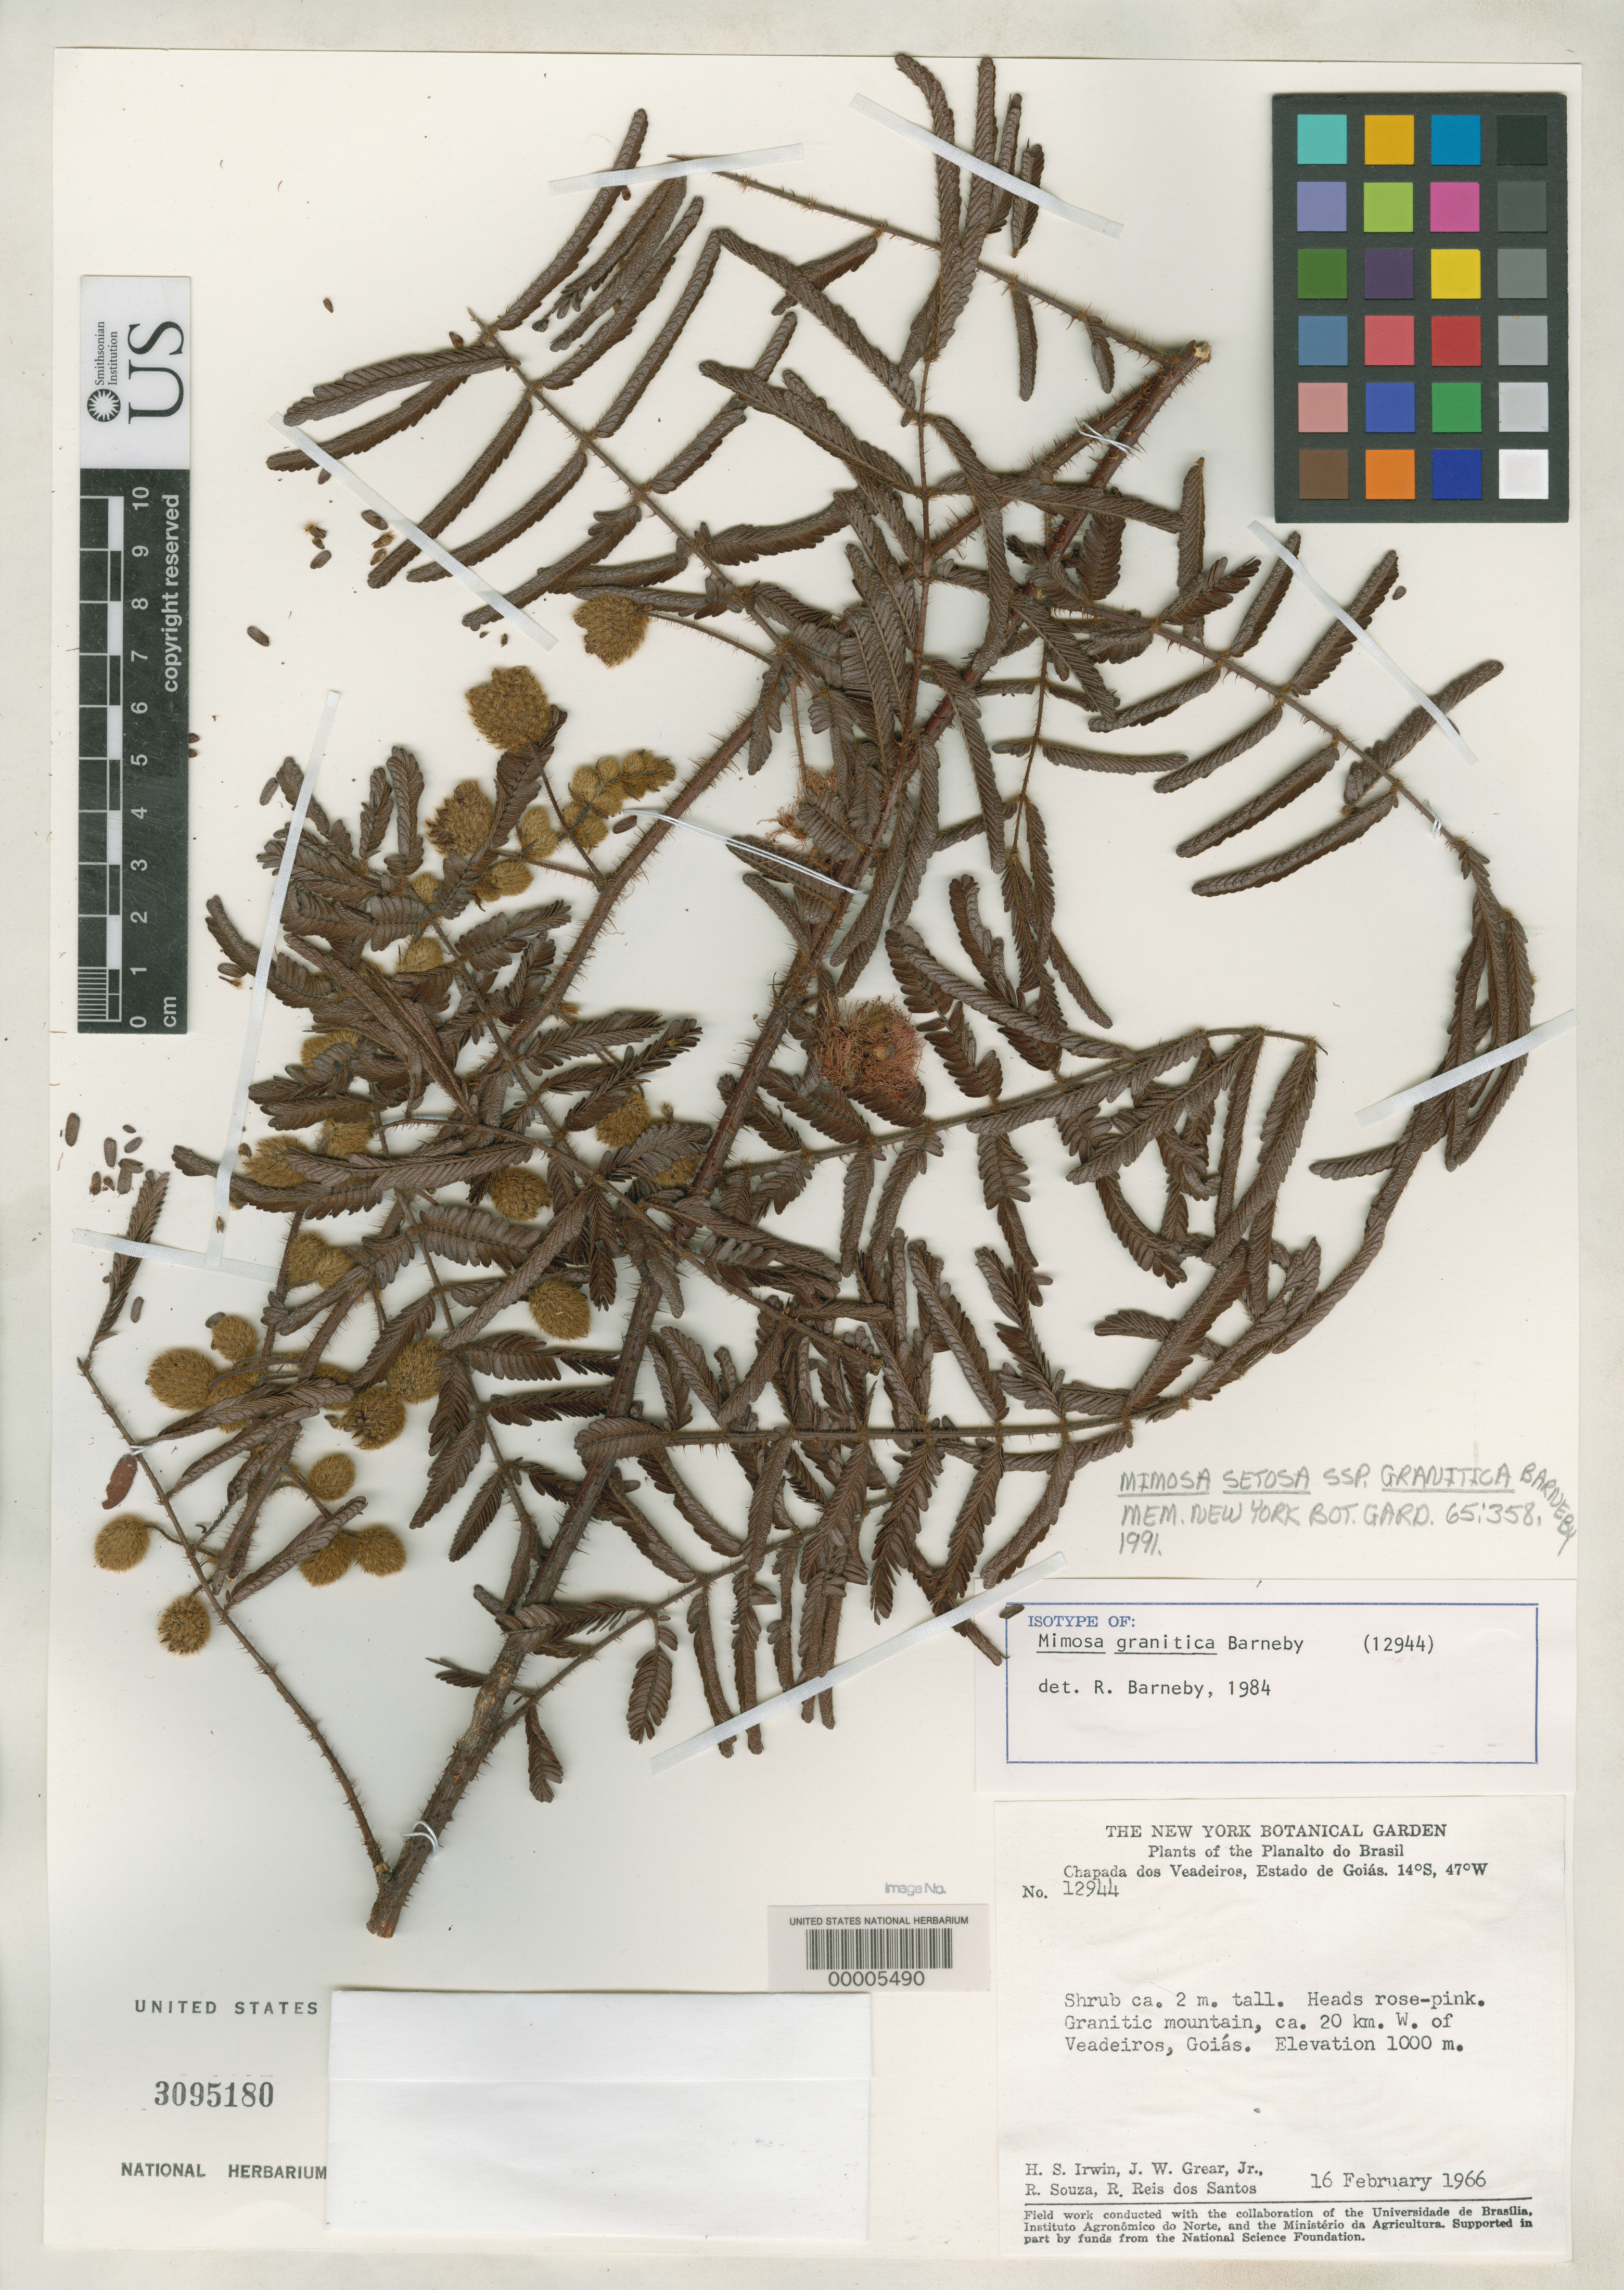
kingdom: Plantae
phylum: Tracheophyta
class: Magnoliopsida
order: Fabales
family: Fabaceae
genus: Mimosa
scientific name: Mimosa setosa subsp. granitica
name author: Barneby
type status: Isotype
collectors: H. Irwin, J. W. Grear, R. Souza & R. G. P. Santos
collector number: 12944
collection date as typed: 16 Feb 1966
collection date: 1966-02-16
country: Brazil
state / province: Goiás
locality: Granitic mountain, Chapada dos Veadeiros, ca. 20 km W of Veadeiros.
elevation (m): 1000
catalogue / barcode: US 3095180